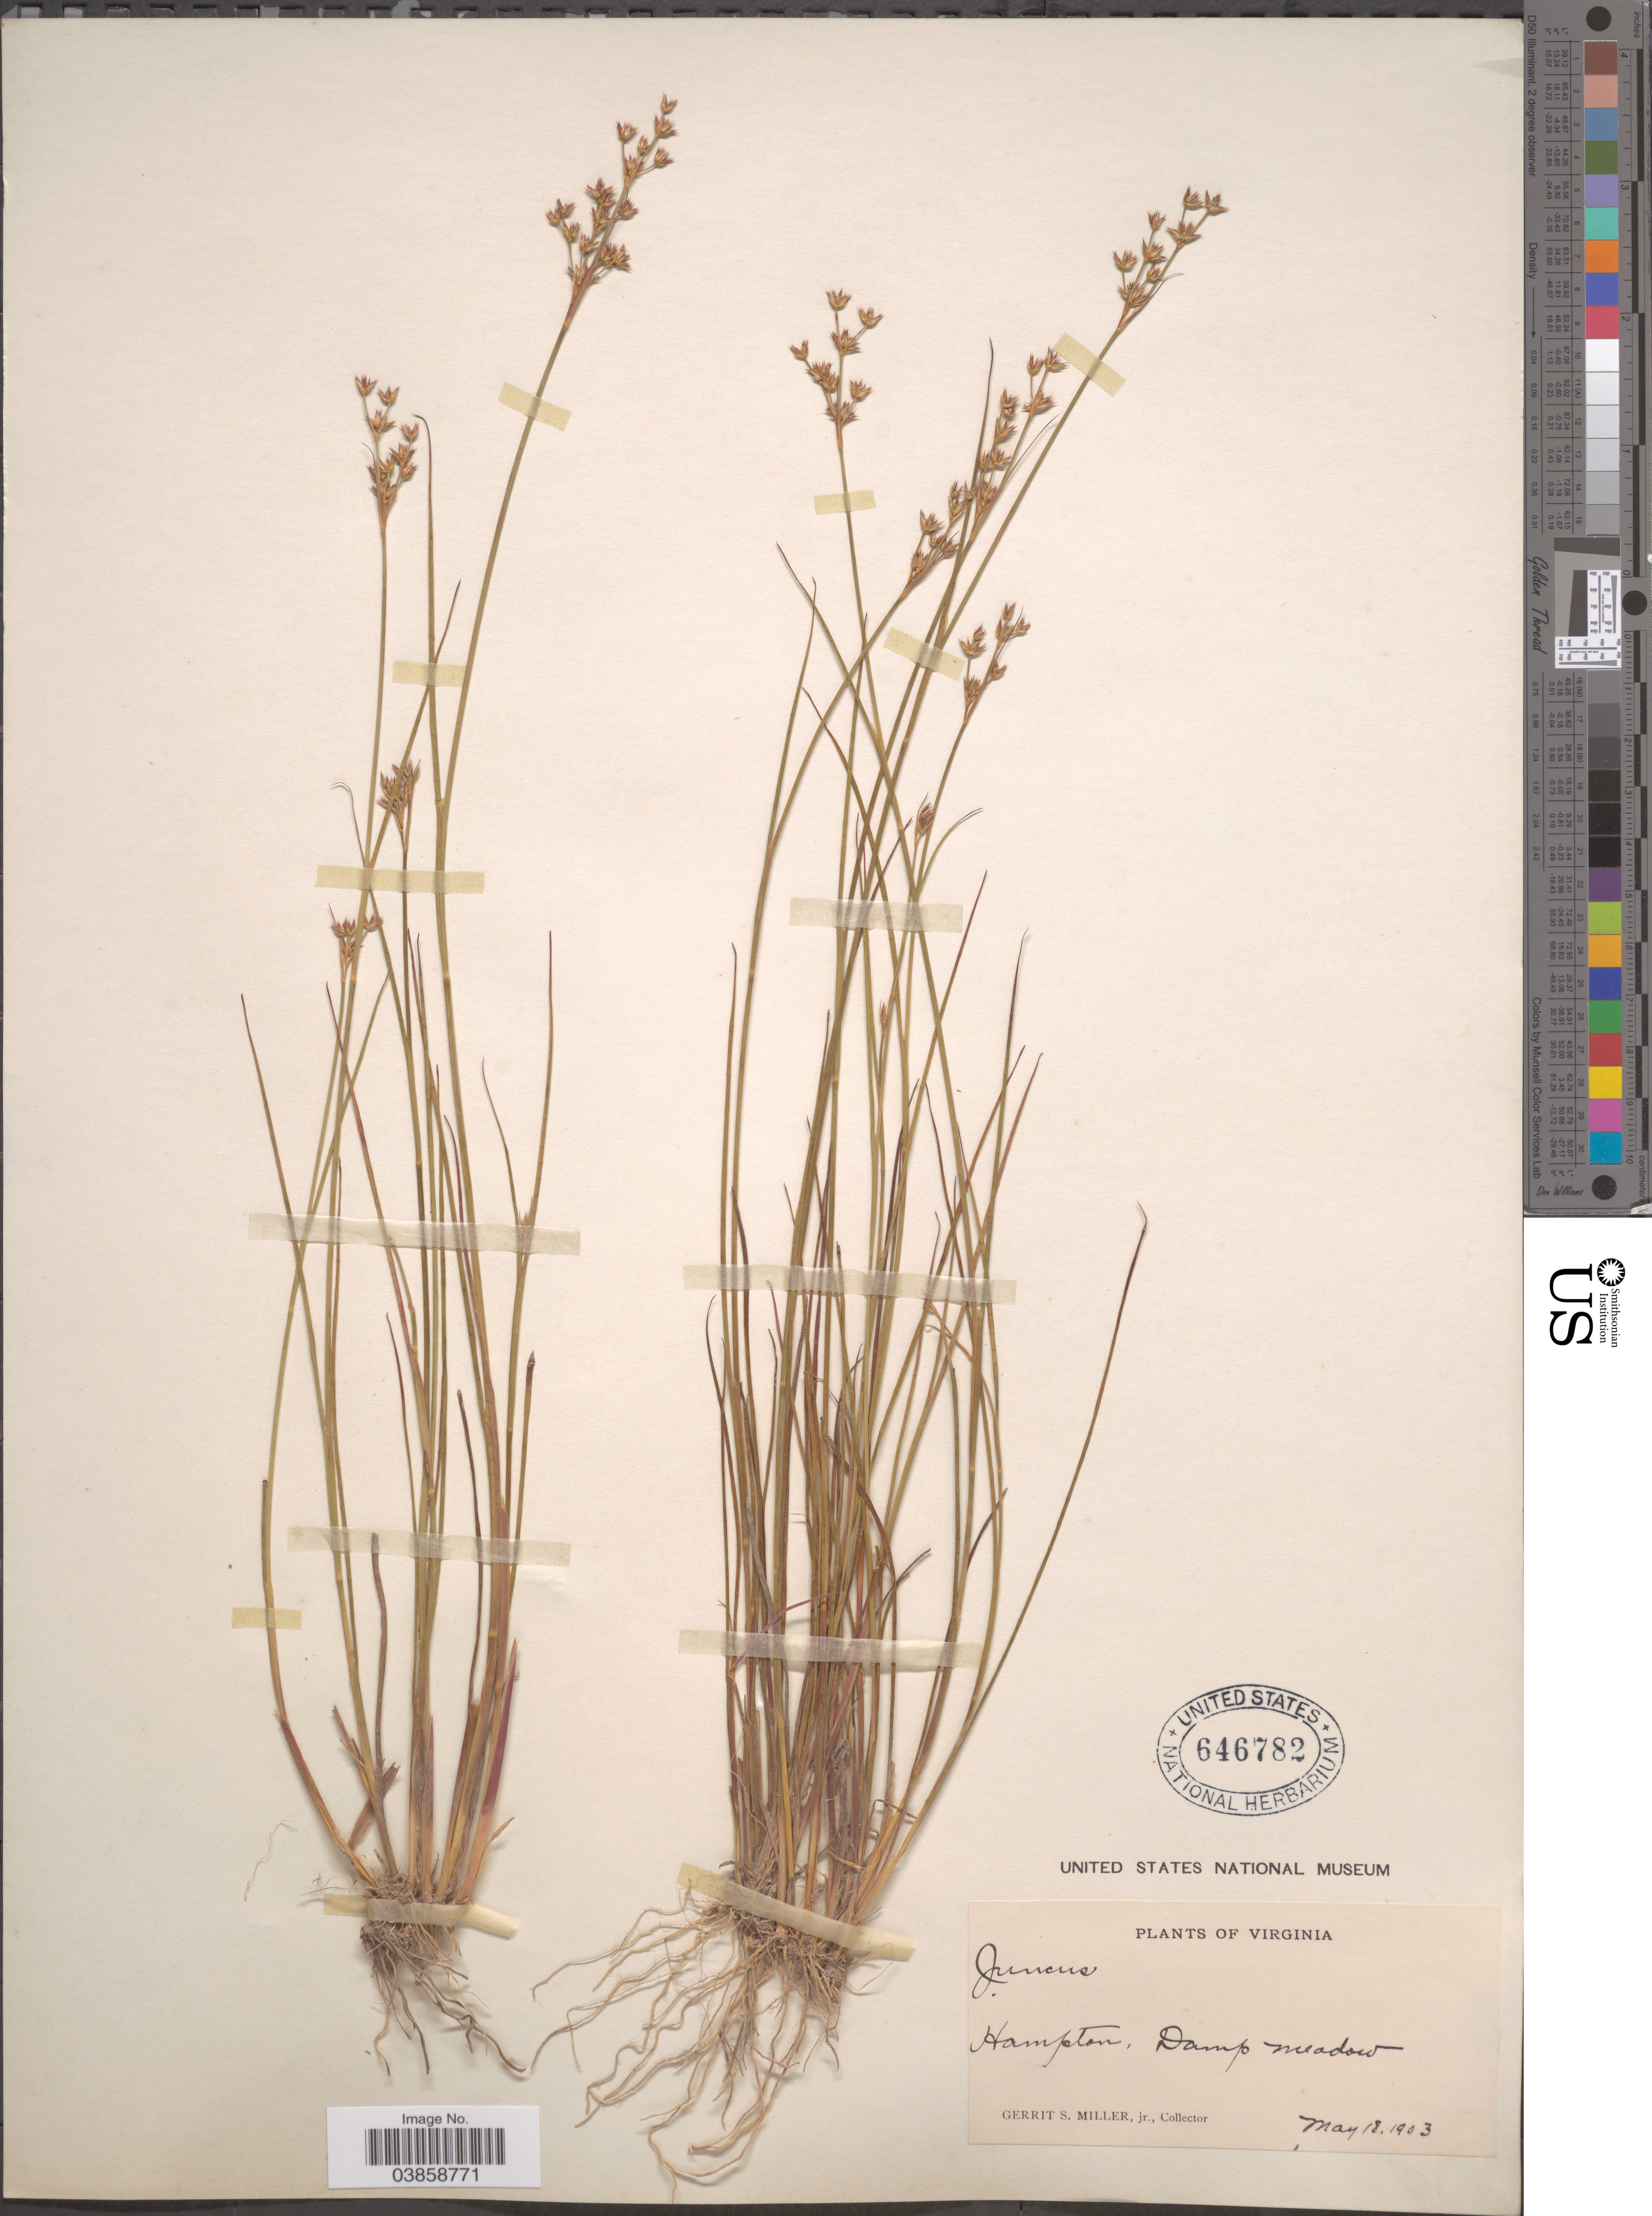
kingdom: Plantae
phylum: Tracheophyta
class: Liliopsida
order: Poales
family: Juncaceae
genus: Juncus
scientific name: Juncus sp.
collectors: G. S. Miller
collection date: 1903-05-18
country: United States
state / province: Virginia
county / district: City of Hampton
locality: Hampton.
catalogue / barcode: US 646782